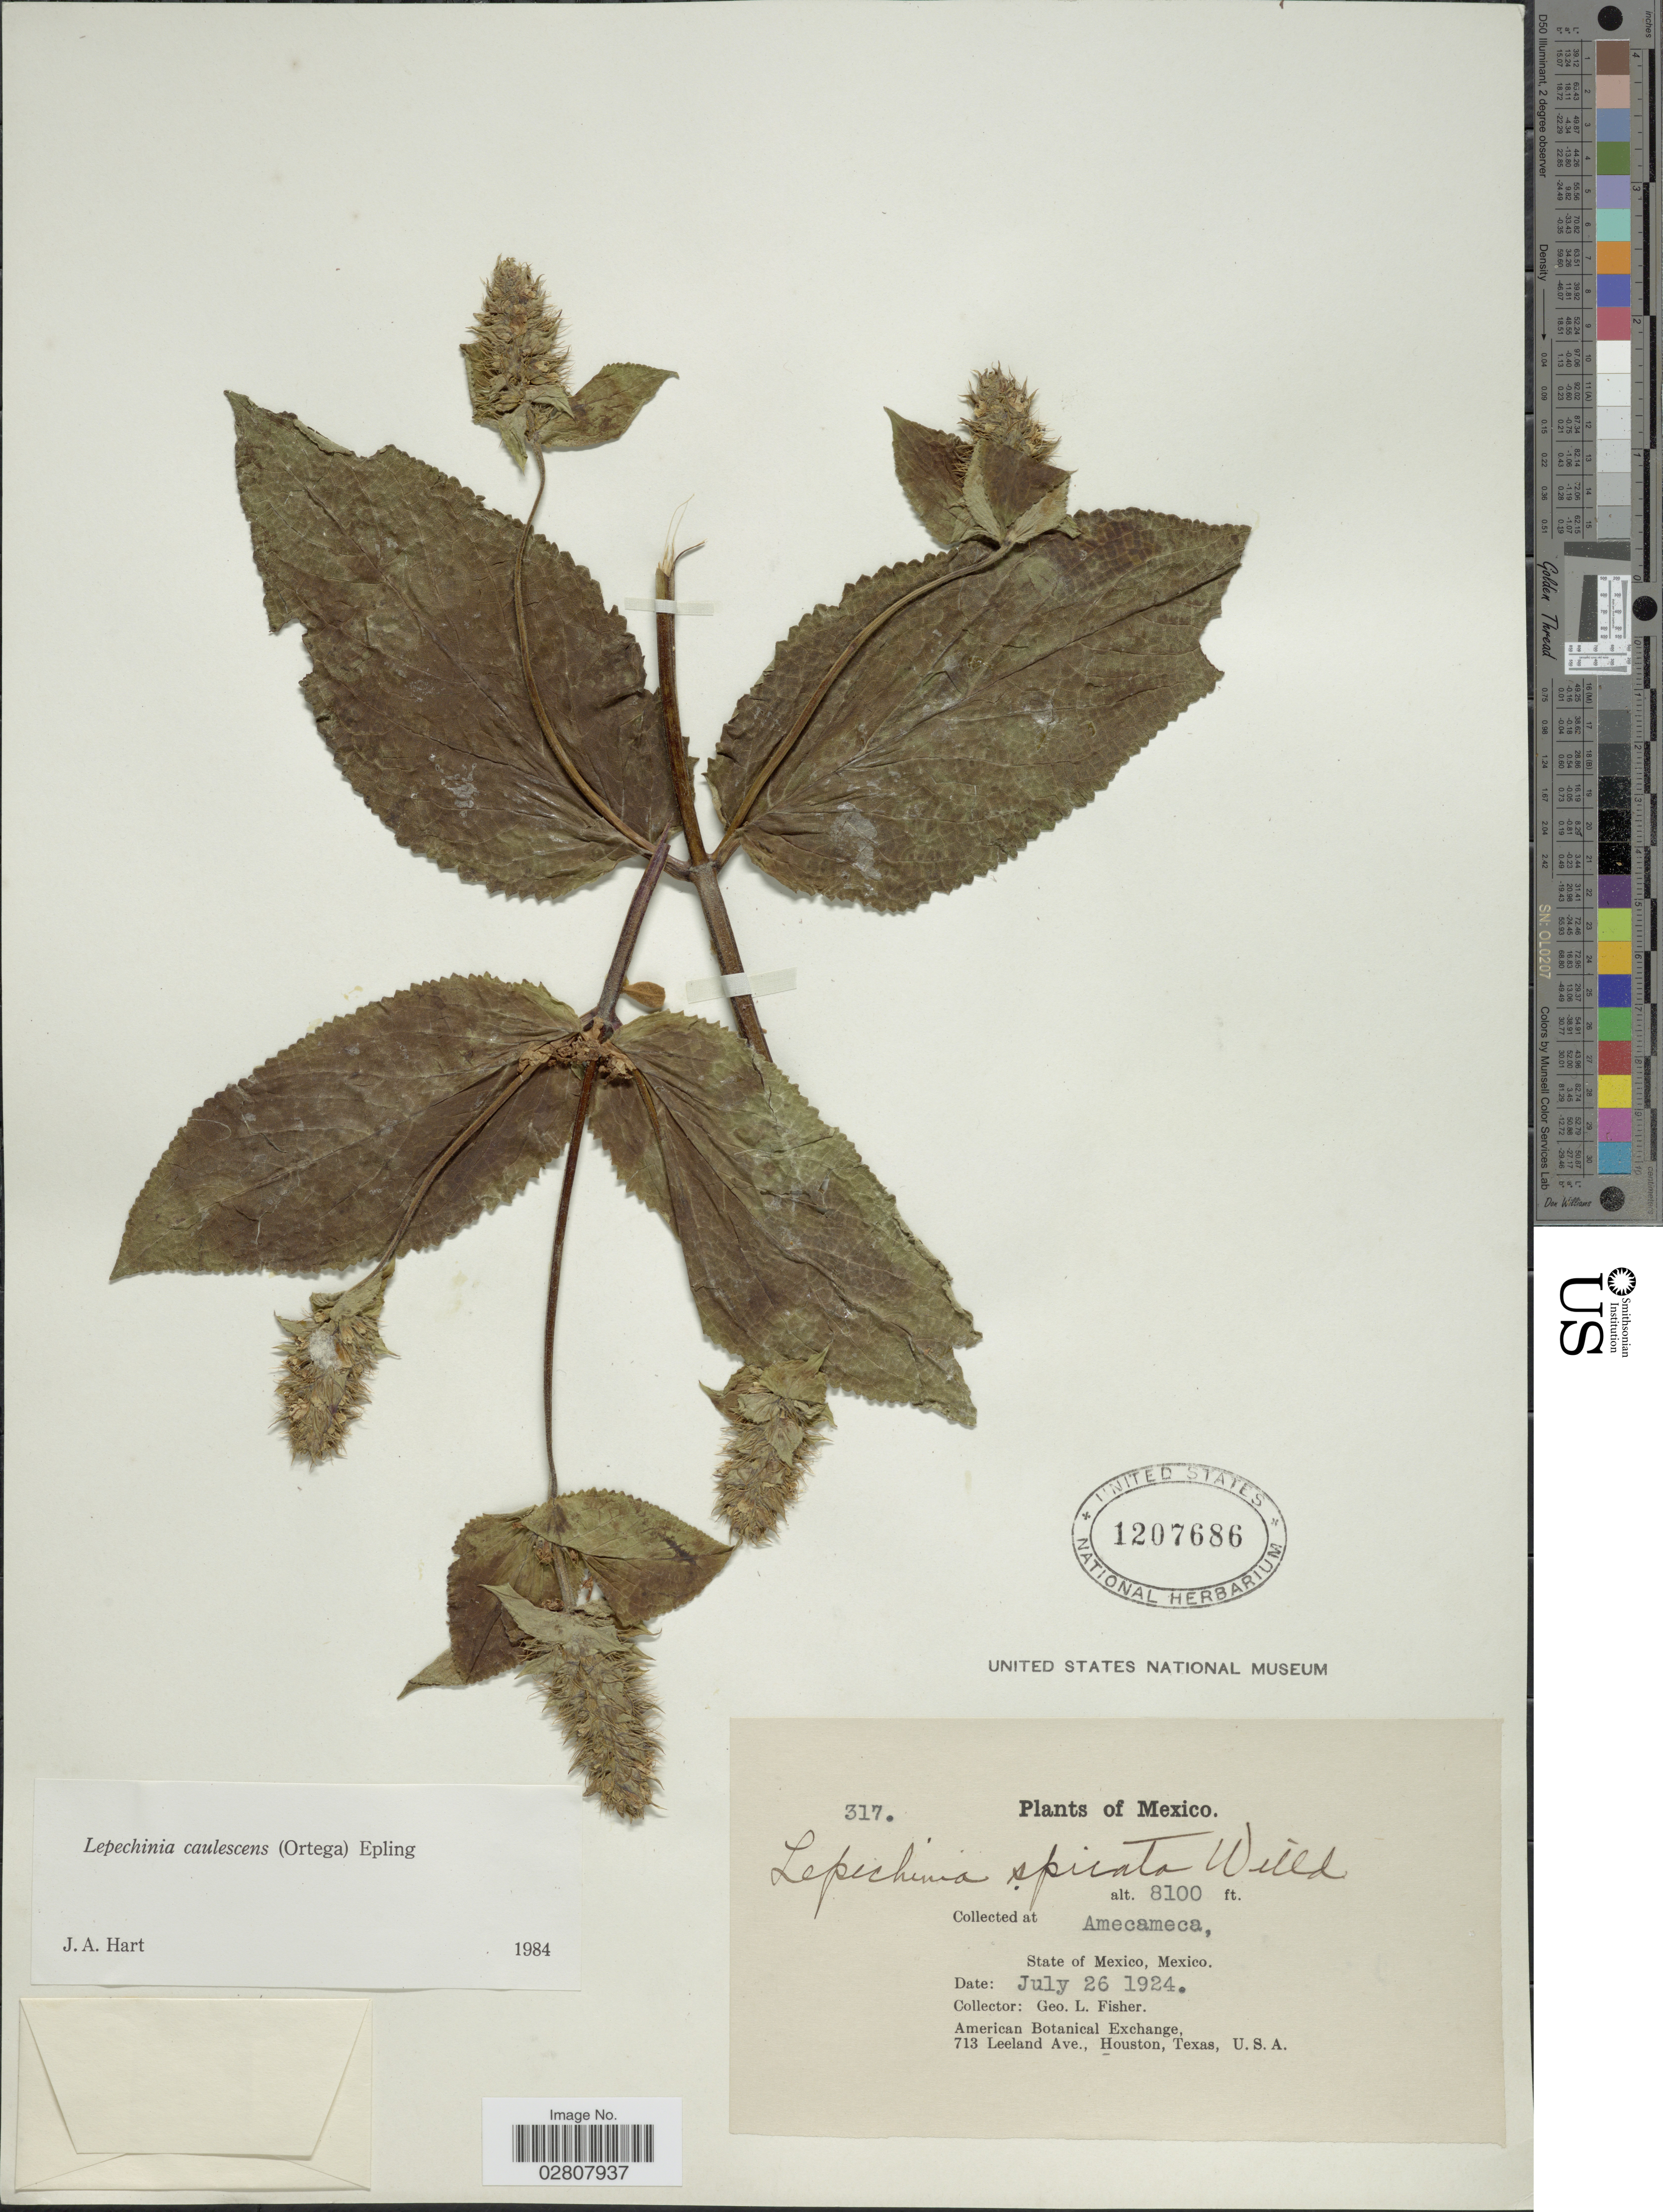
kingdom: Plantae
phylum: Tracheophyta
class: Magnoliopsida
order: Lamiales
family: Lamiaceae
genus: Lepechinia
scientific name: Lepechinia caulescens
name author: (Ortega) Epling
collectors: G. L. Fisher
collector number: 317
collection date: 1924-07-26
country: Mexico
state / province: México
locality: Amecameca.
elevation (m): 2469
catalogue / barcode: US 1207686